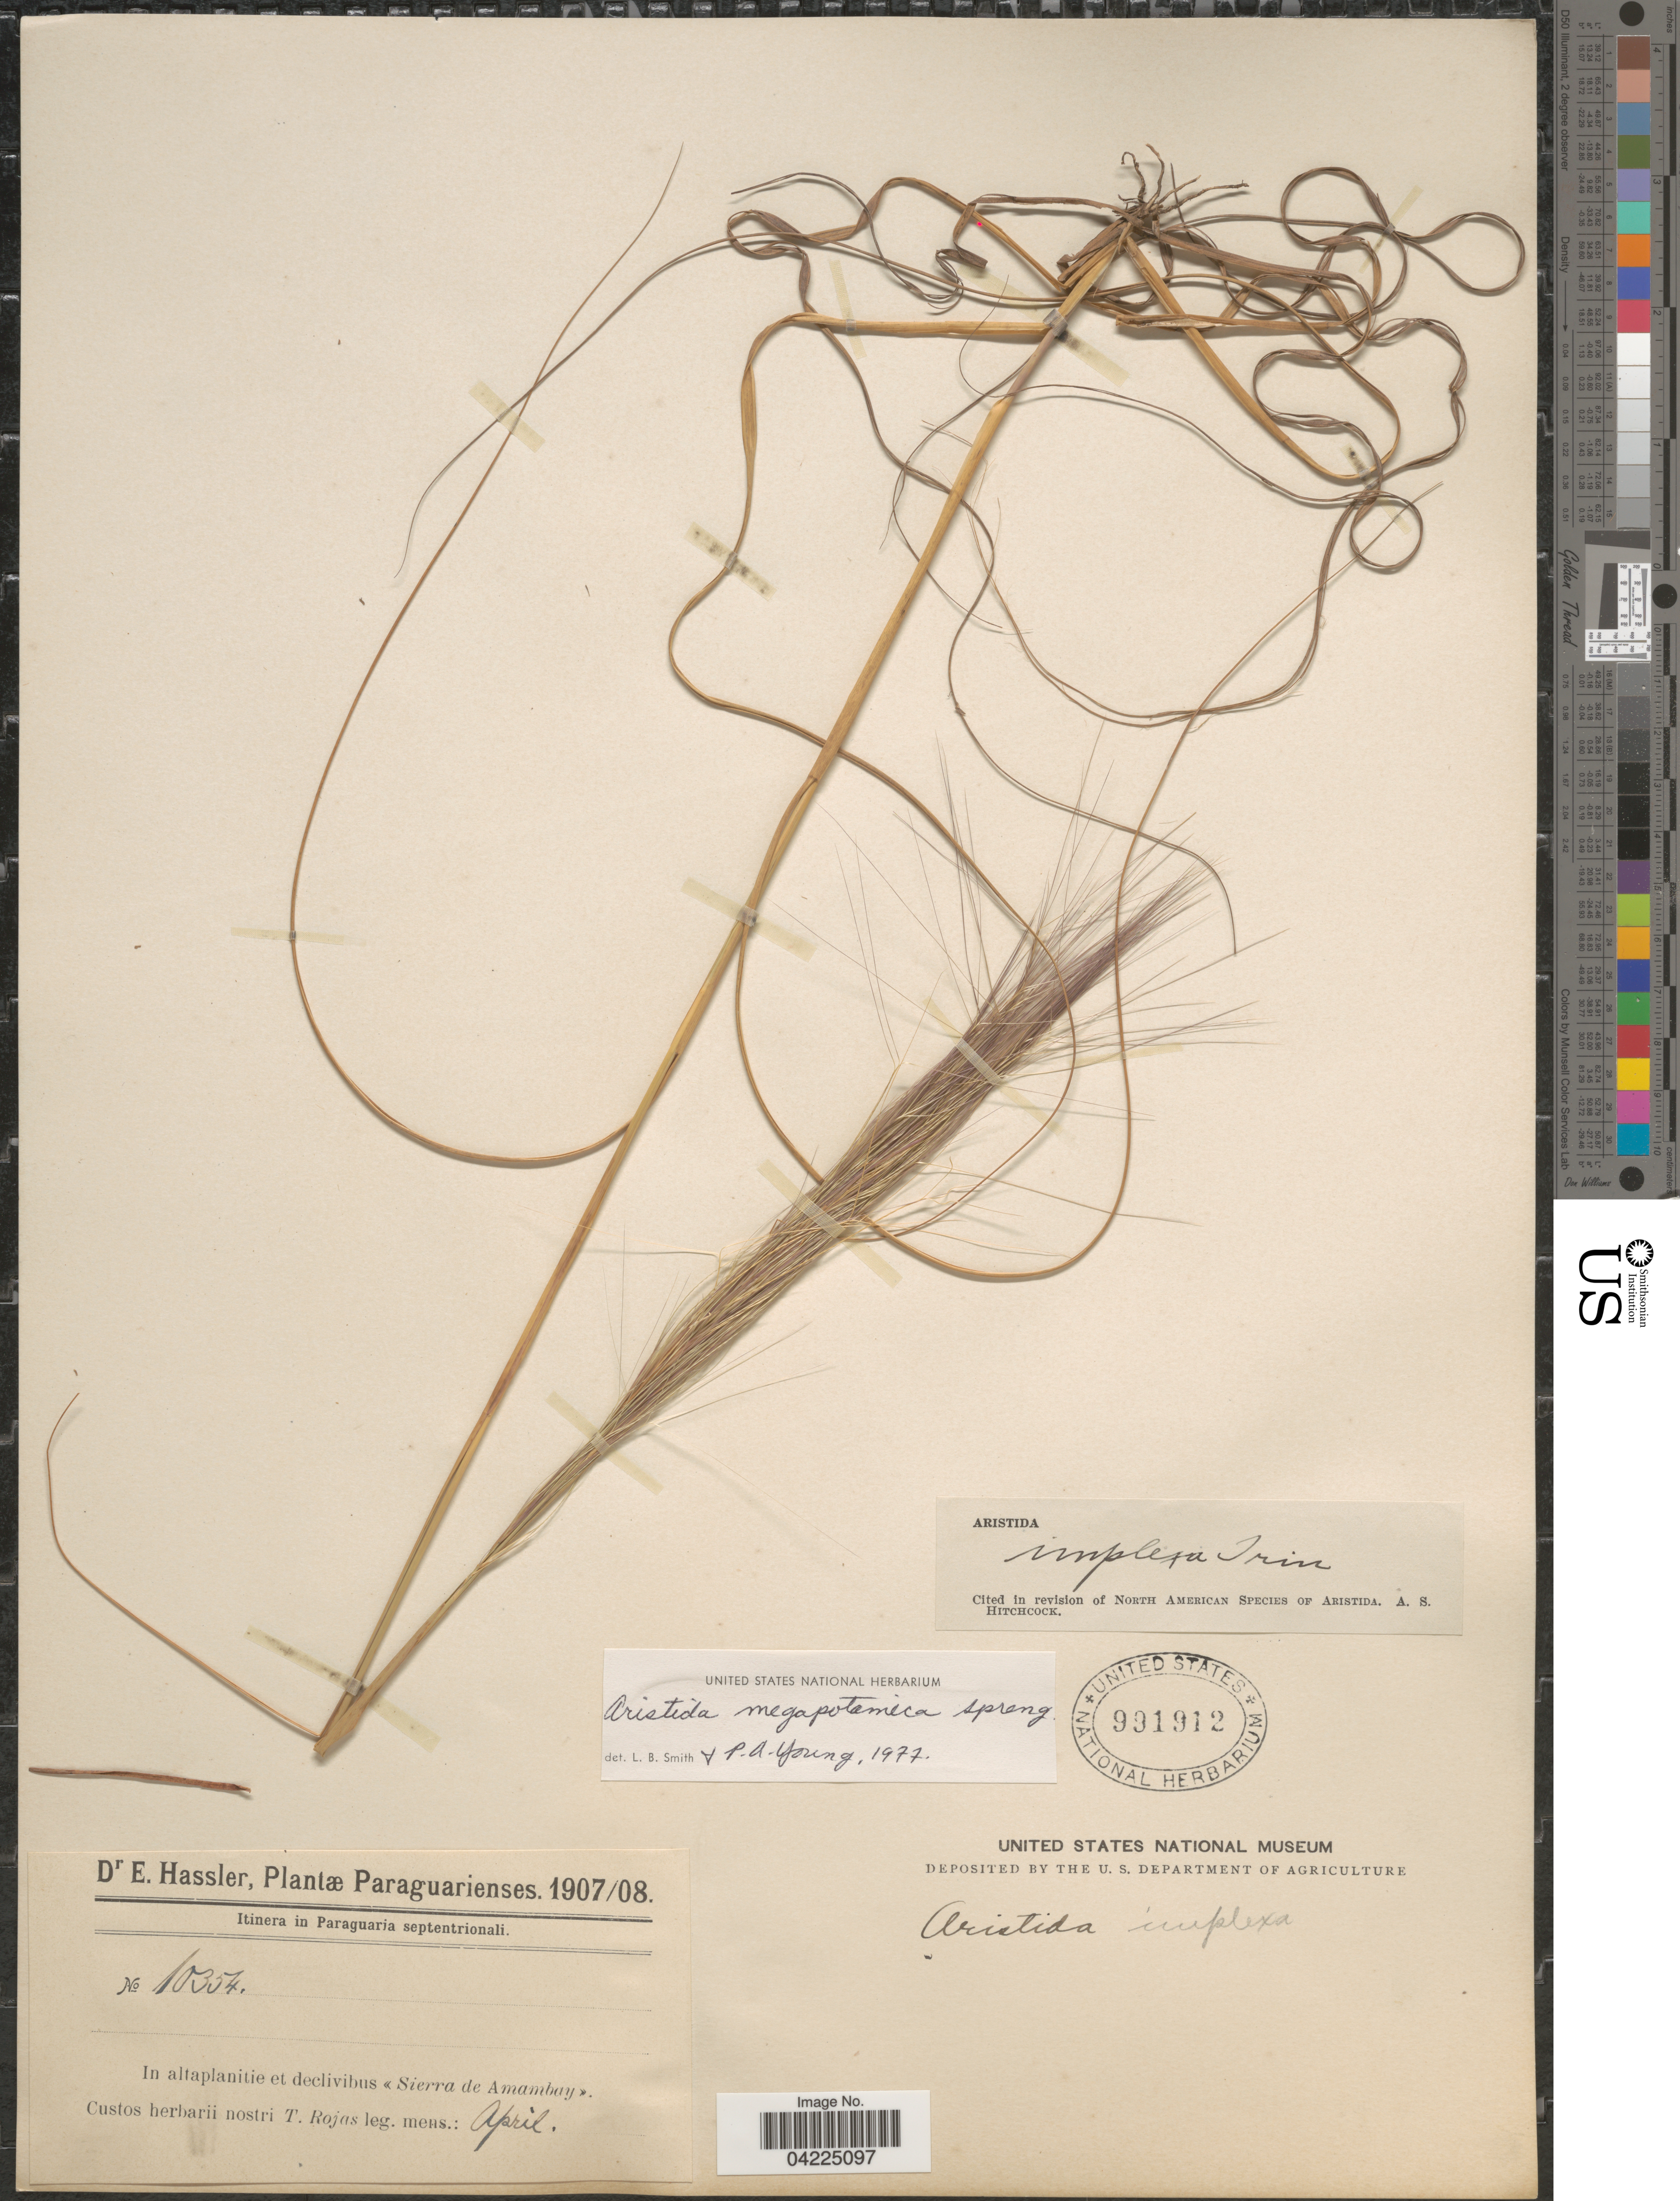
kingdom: Plantae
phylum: Tracheophyta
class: Liliopsida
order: Poales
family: Poaceae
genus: Aristida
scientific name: Aristida megapotamica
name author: Spreng.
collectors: T. Rojas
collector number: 10354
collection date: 1907-04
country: Paraguay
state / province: Amambay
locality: In altaplanitie et declivibus "Sierra de Amambay".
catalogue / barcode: US 991912